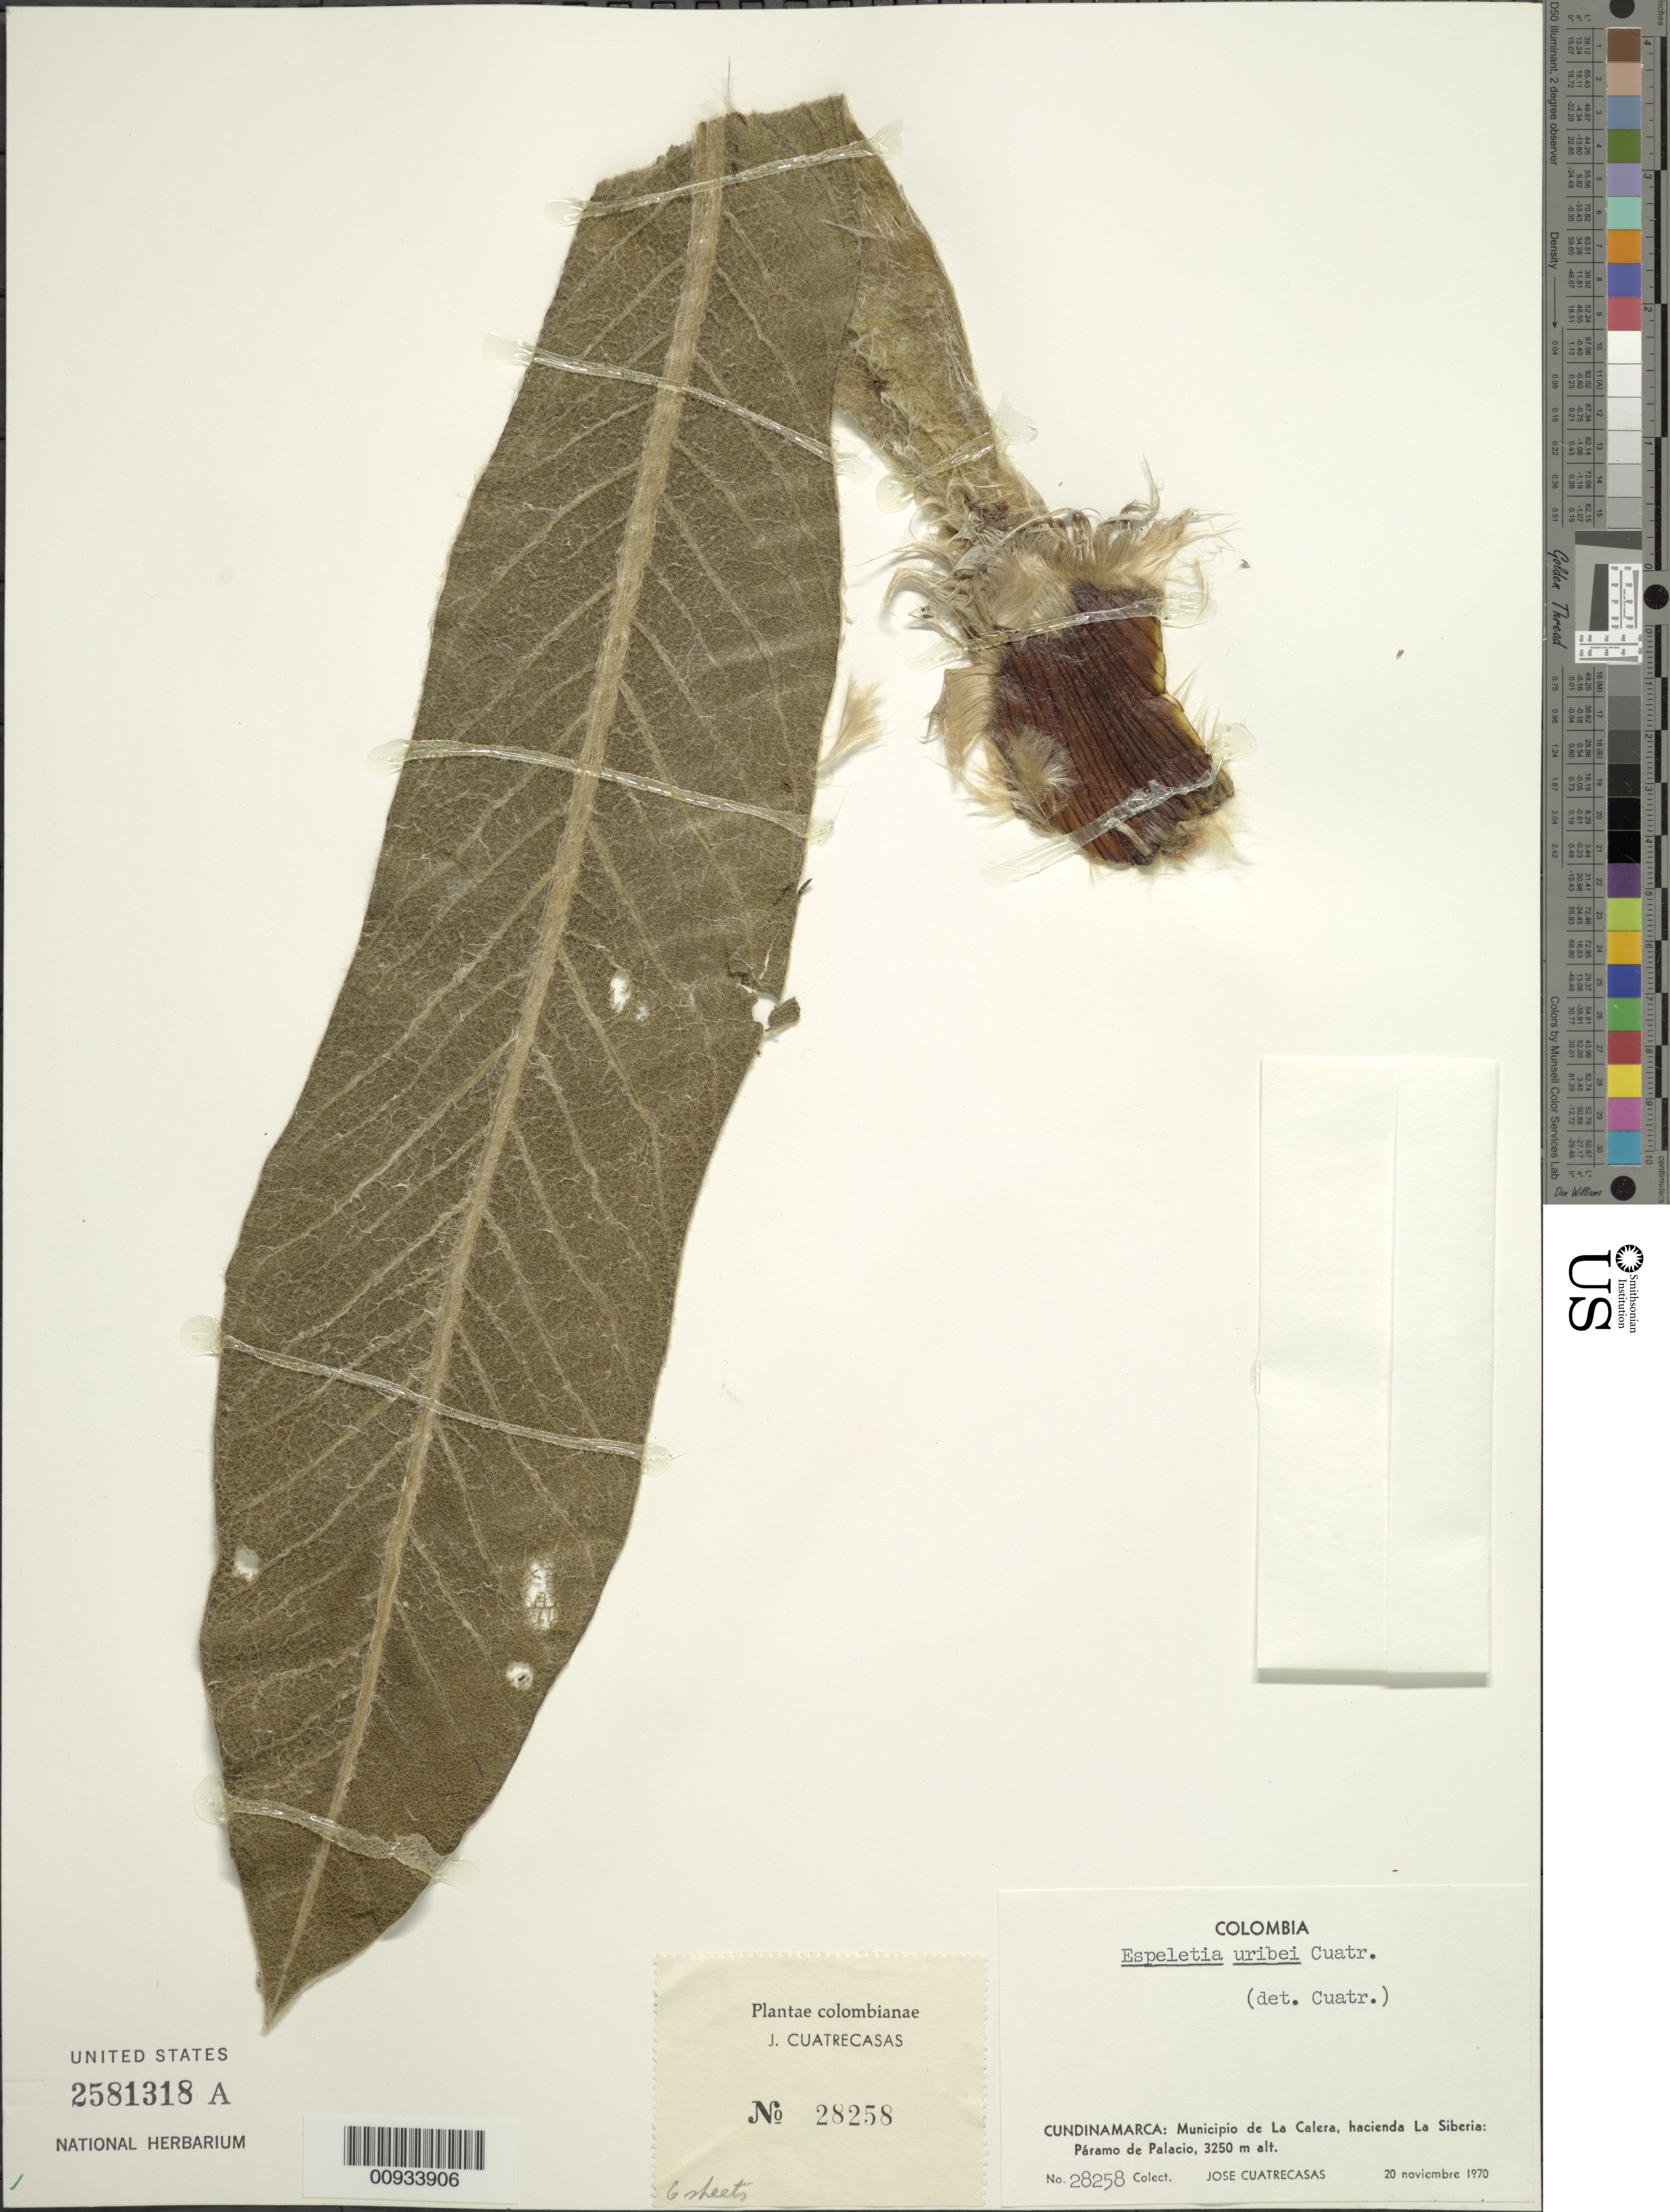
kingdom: Plantae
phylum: Tracheophyta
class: Magnoliopsida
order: Asterales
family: Asteraceae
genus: Espeletia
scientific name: Espeletia uribei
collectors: J. Cuatrecasas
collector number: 28258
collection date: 1970-11-20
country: Colombia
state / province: Cundinamarca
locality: Municipio de La Calera, hacienda La Siberia, Paramo de Palacio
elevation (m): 3250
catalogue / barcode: US 2581318A